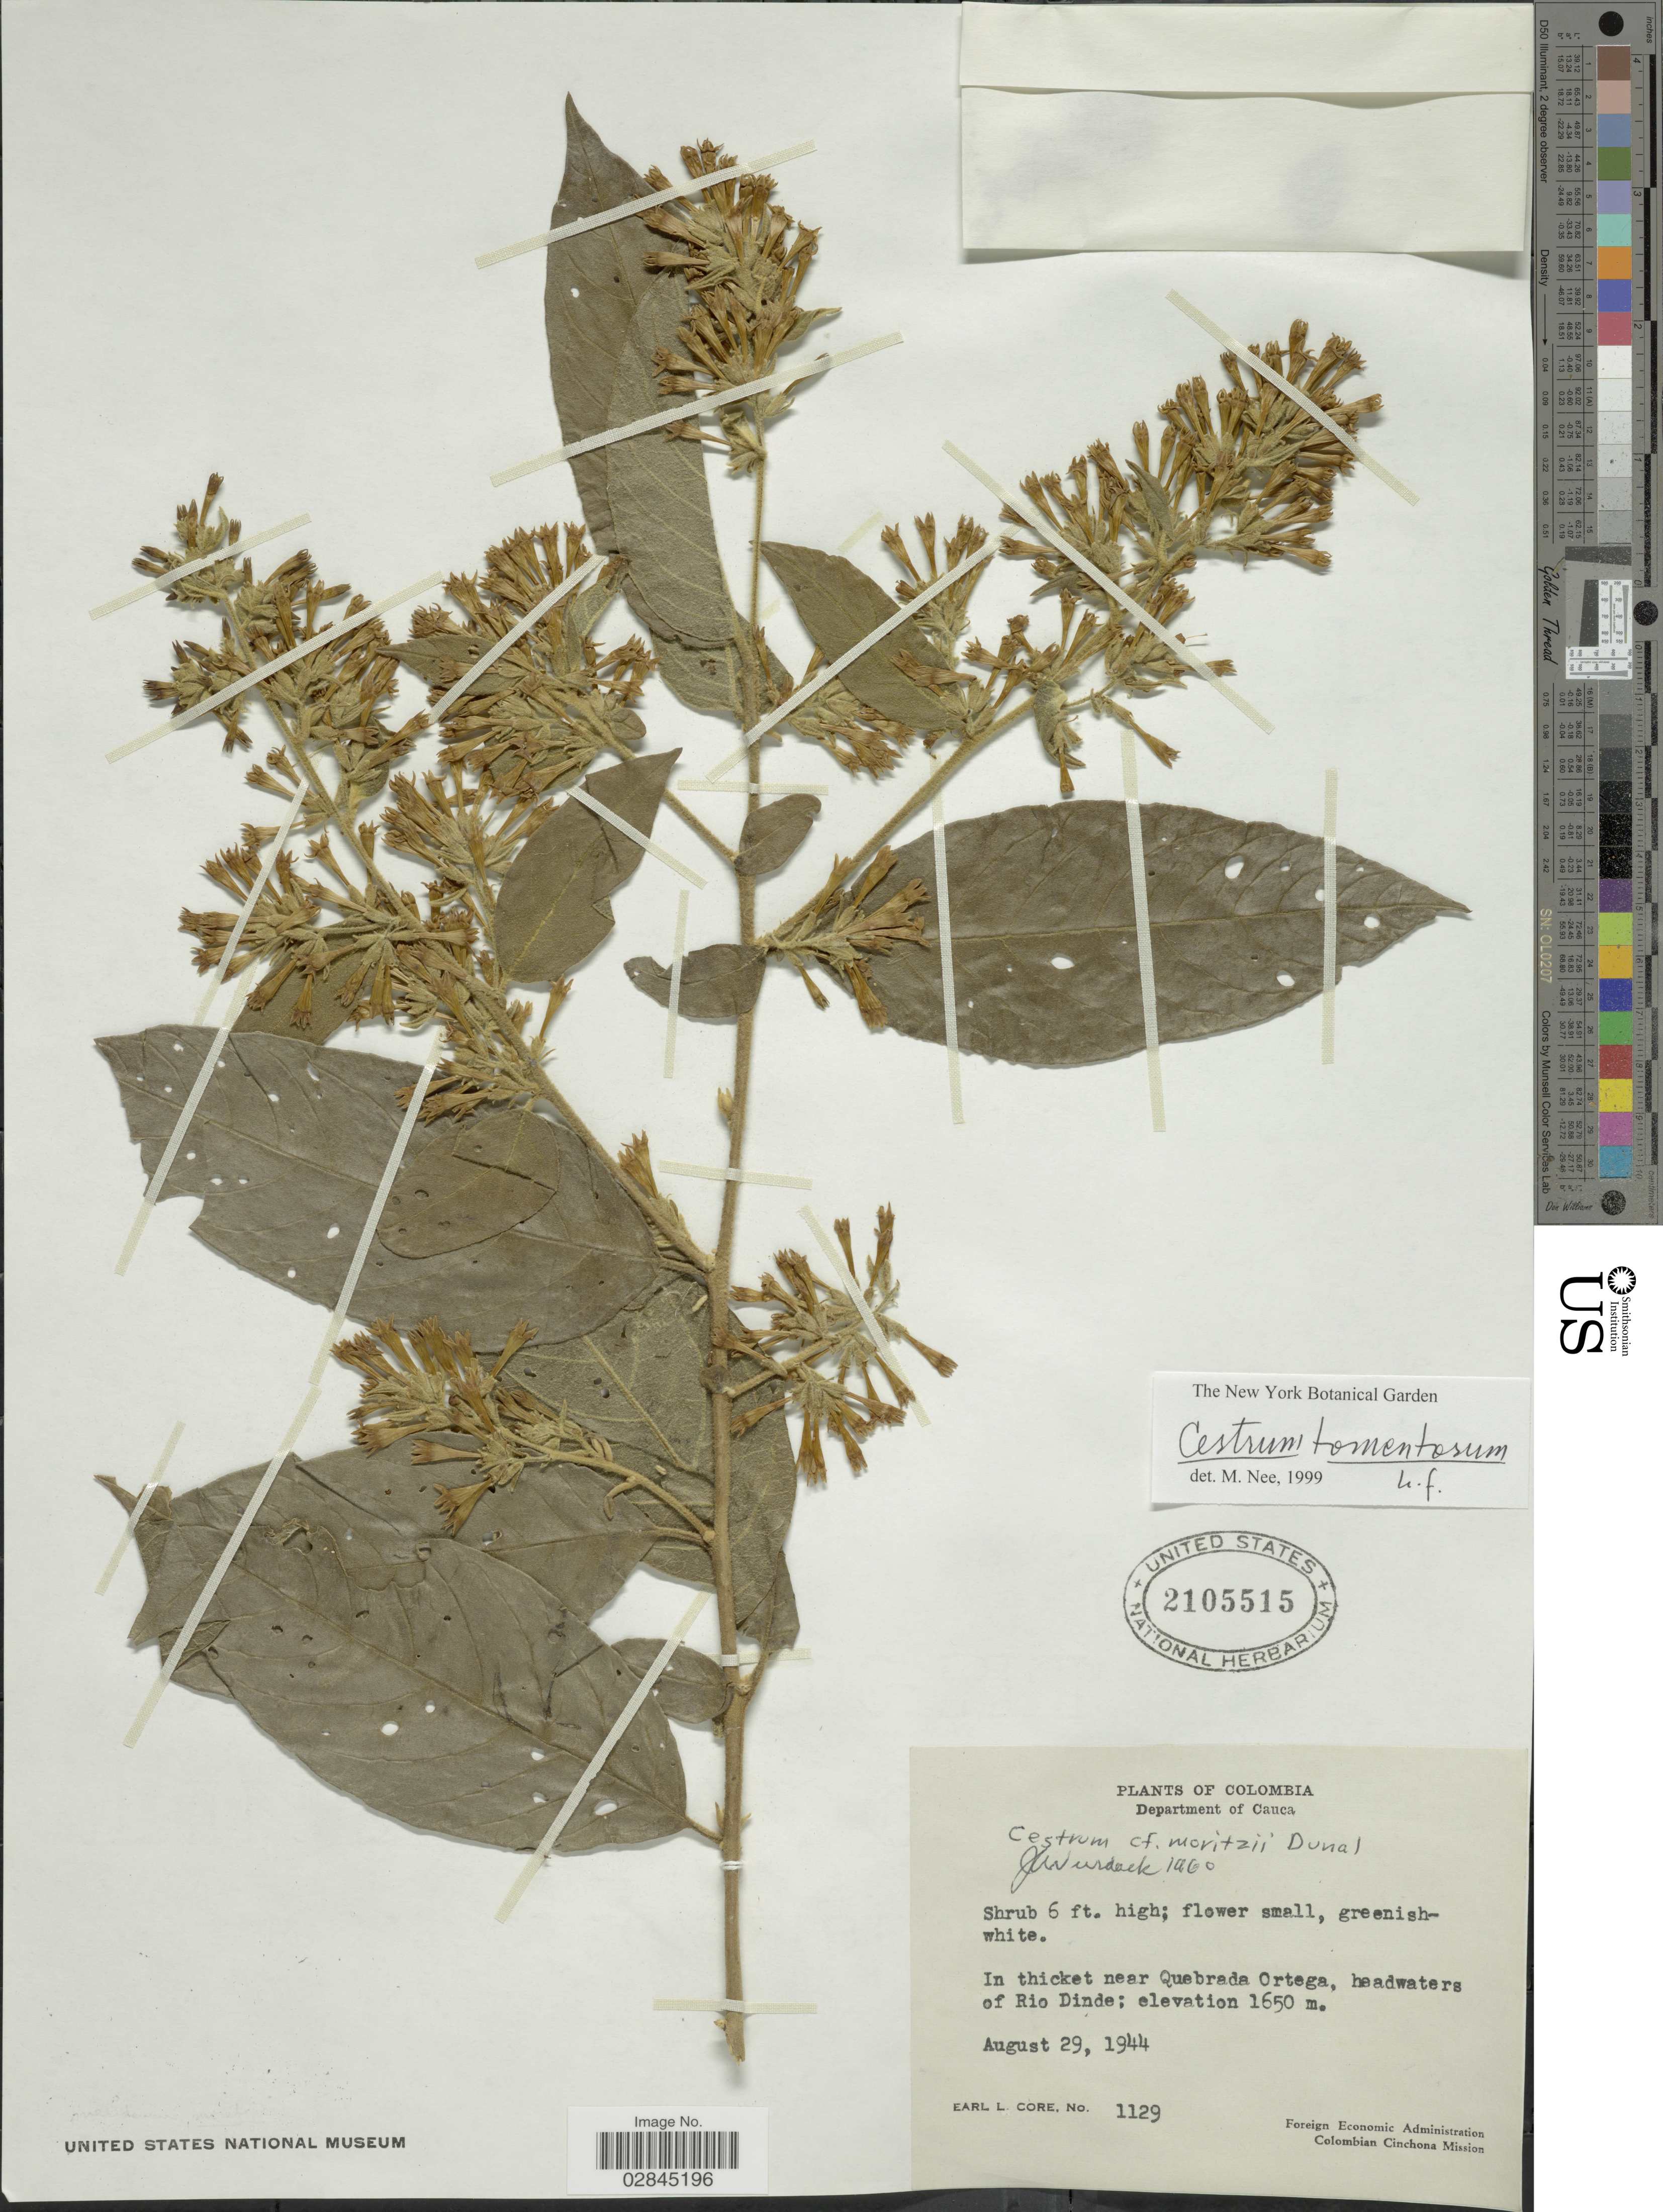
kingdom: Plantae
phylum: Tracheophyta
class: Magnoliopsida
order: Solanales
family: Solanaceae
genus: Cestrum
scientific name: Cestrum tomentosum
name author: L. f.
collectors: E. L. Core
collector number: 1129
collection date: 1944-08-29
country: Colombia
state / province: Cauca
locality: Department of Cauca. In thicket near Quebrada Ortega, headwaters of Rio Dinde.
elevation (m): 1650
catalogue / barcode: US 2105515